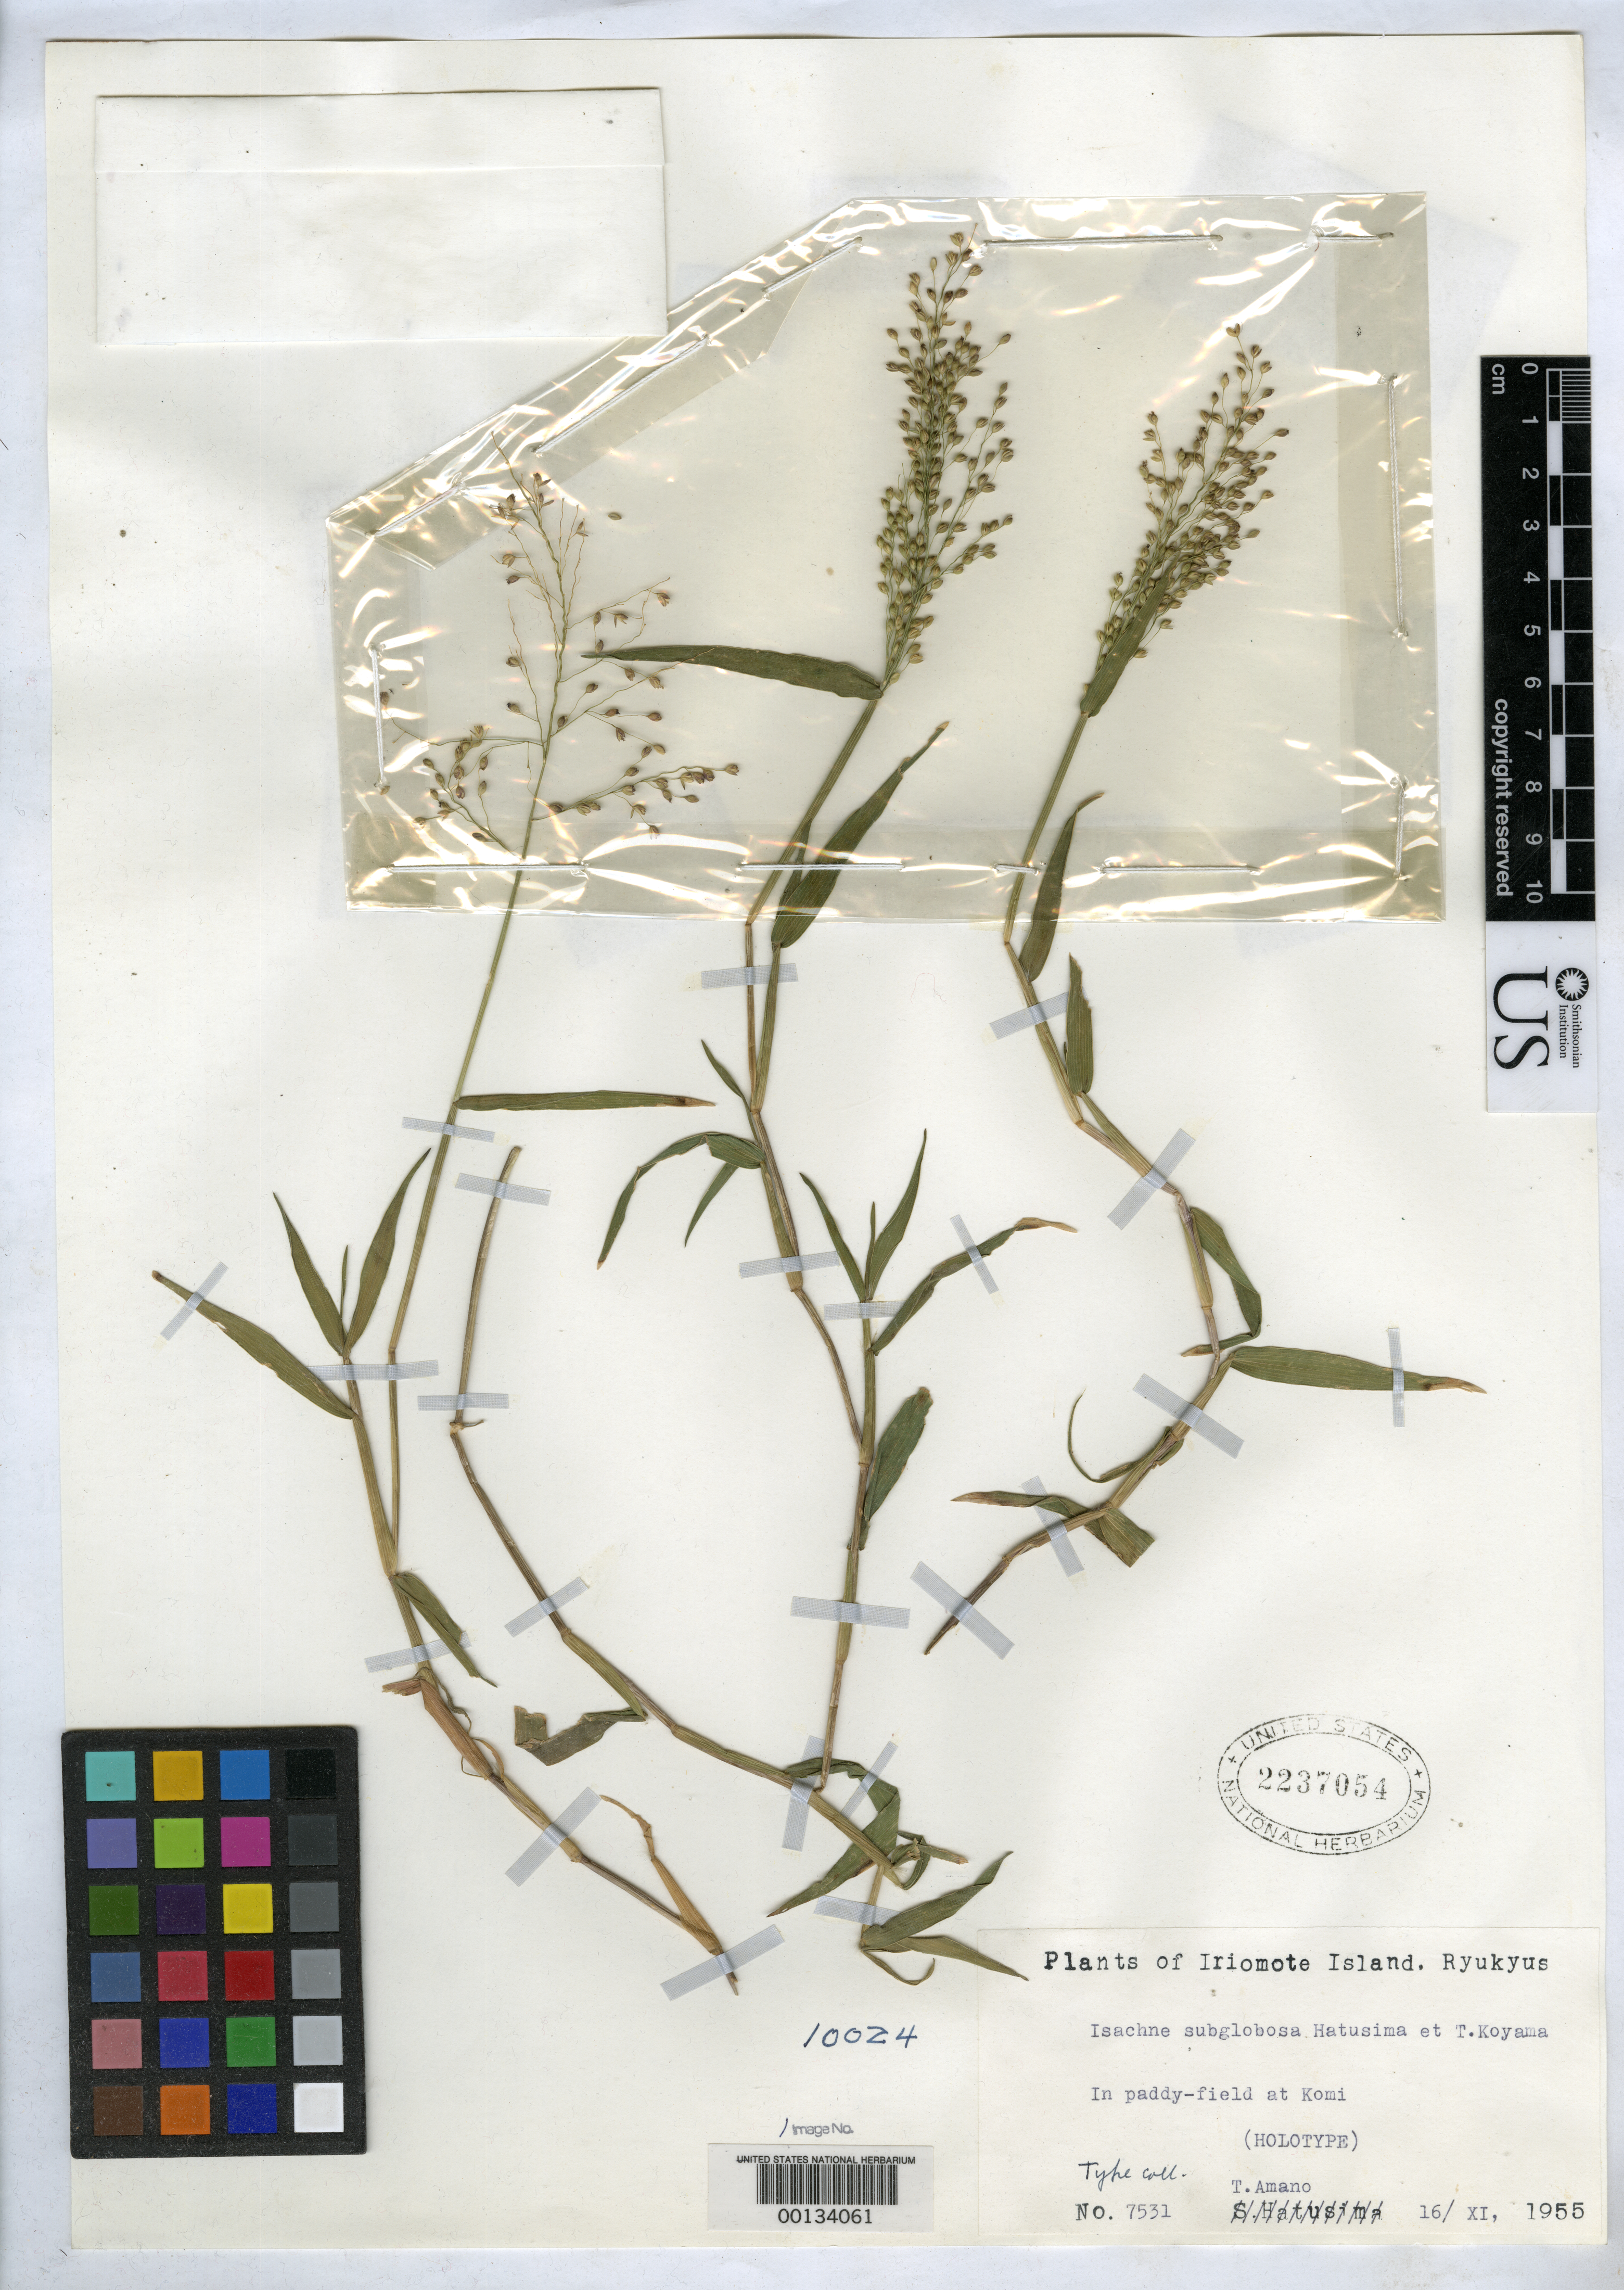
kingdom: Plantae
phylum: Tracheophyta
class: Liliopsida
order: Poales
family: Poaceae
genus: Isachne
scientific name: Isachne subglobosa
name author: Hatus. & T. Koyama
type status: Isotype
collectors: T. Amano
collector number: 7531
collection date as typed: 16 Nov 1955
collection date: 1955-11-16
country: Japan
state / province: Okinawa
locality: Komi, Iriomote Isl. Ryukyus, Sakishima Isl., Ryukyu Isls.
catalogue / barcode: US 2237054